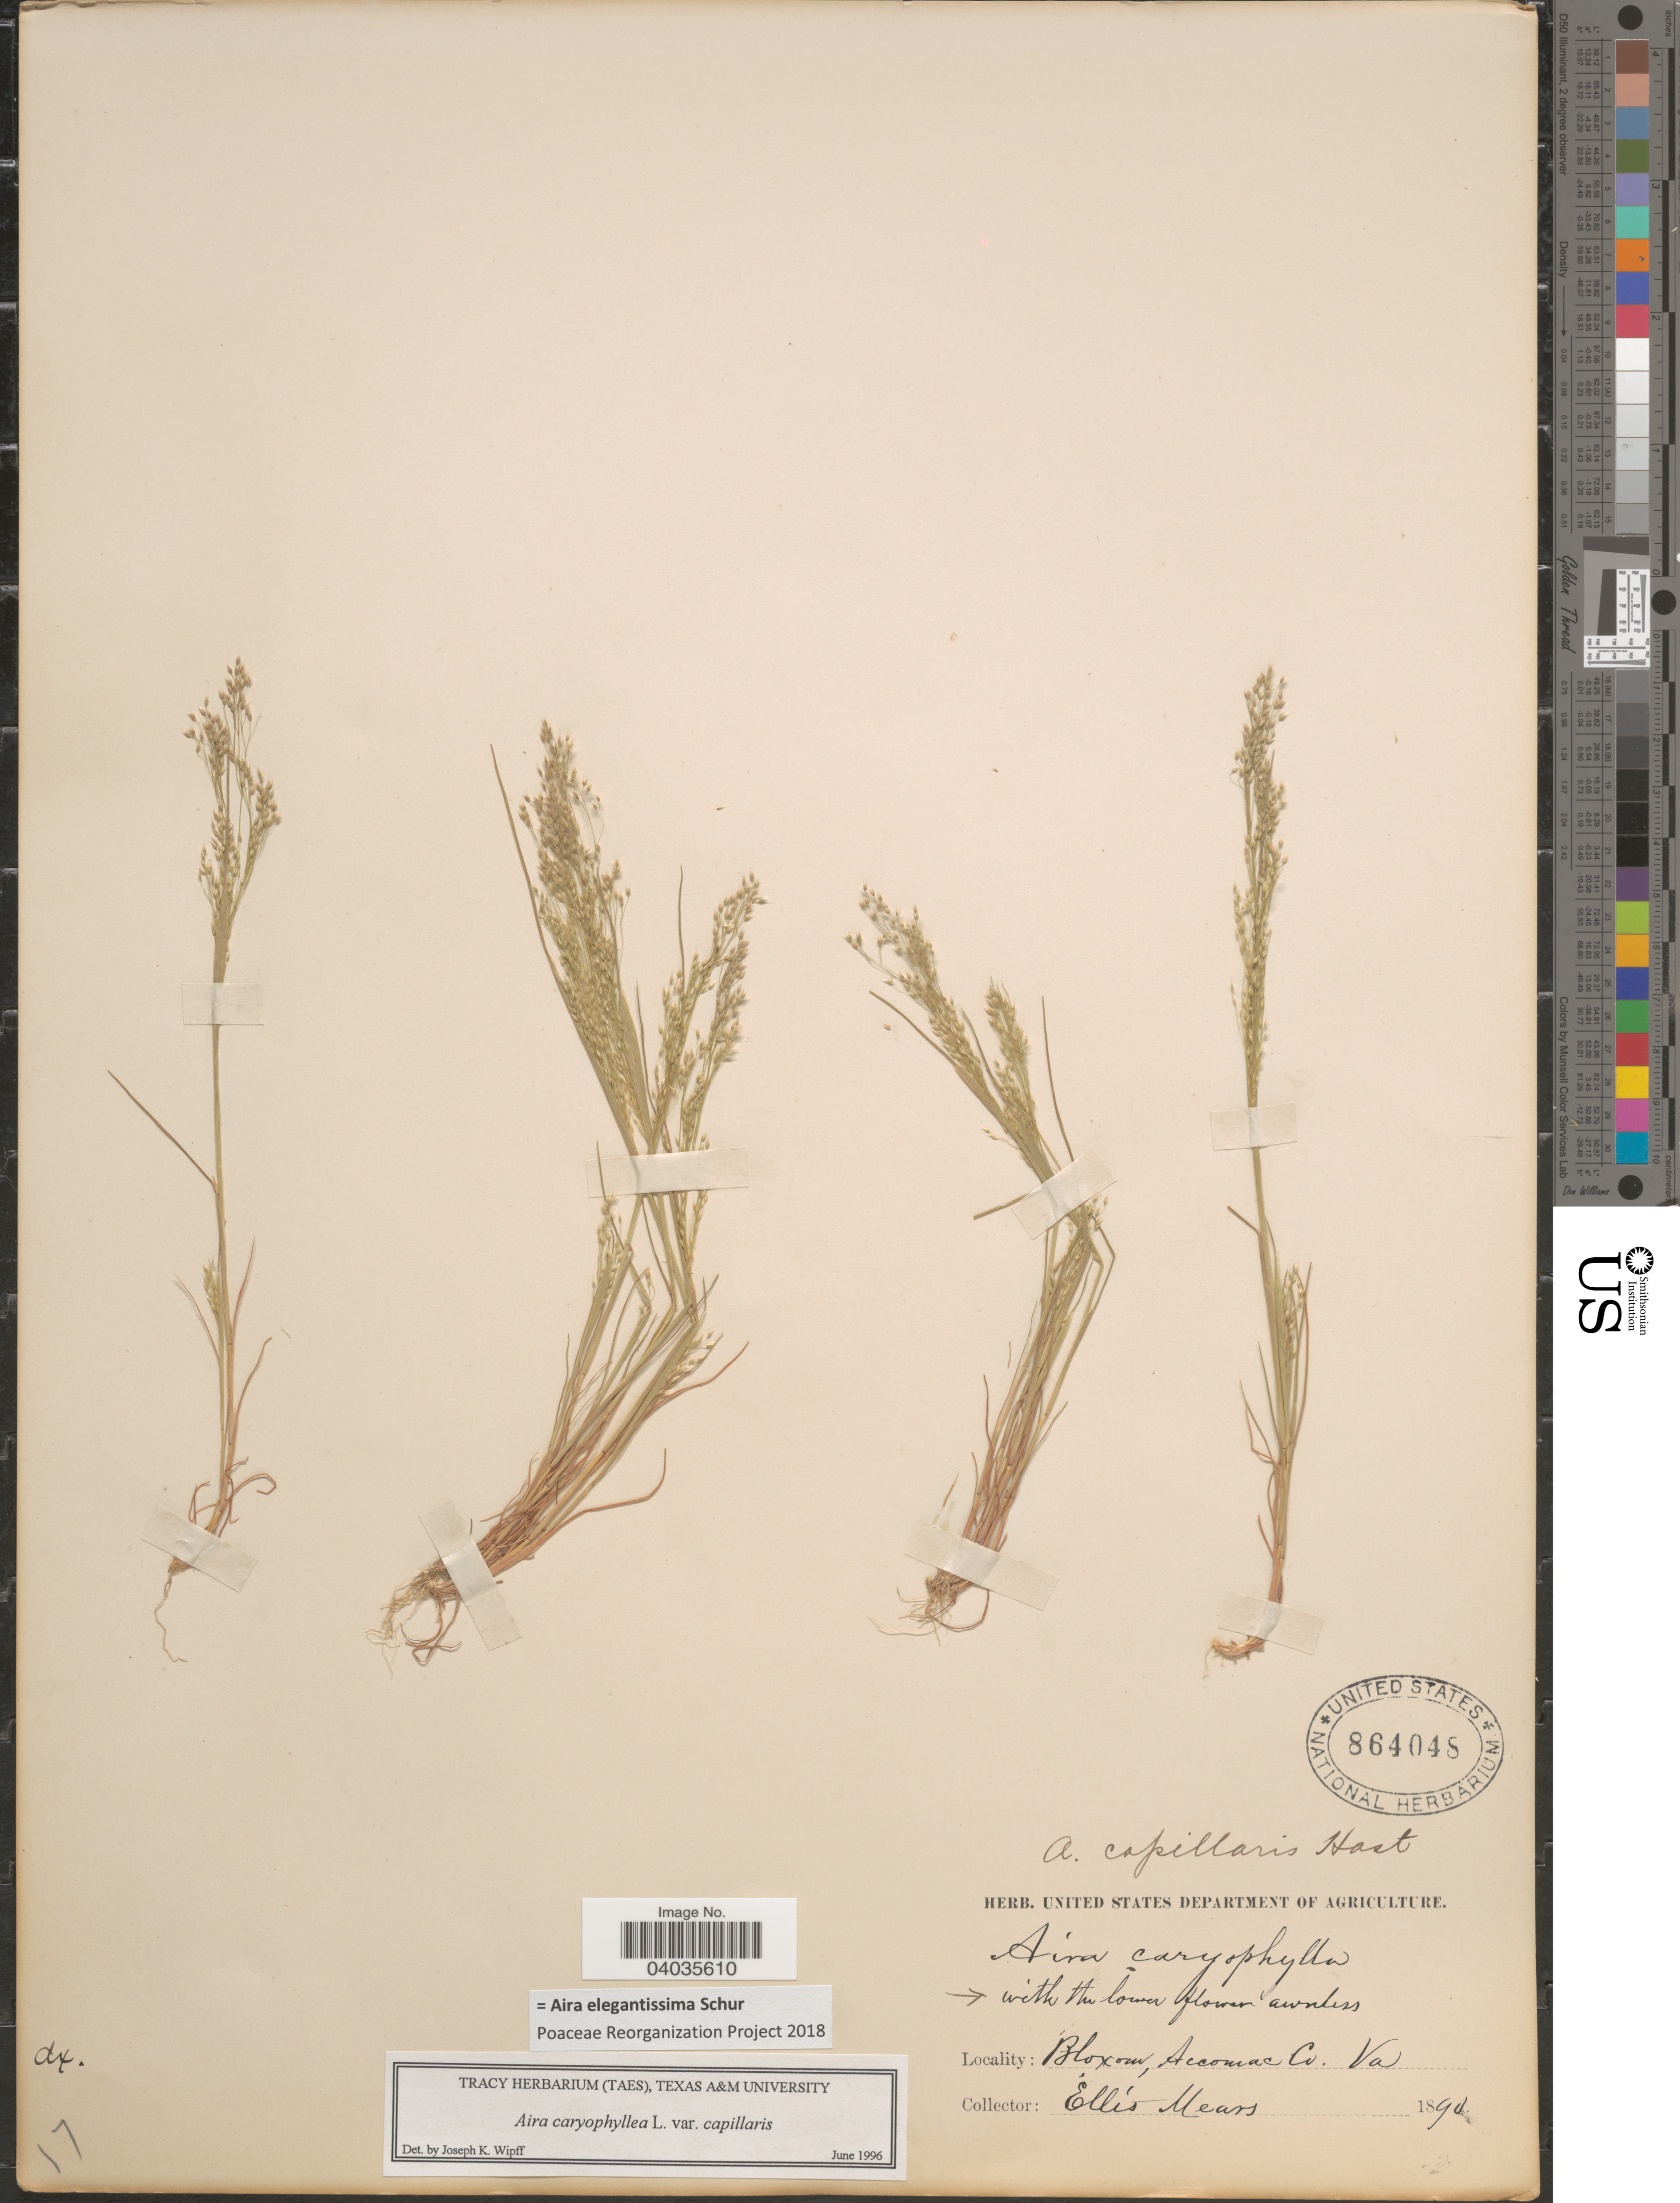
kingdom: Plantae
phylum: Tracheophyta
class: Liliopsida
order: Poales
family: Poaceae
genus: Aira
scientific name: Aira elegantissima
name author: Schur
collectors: E. Mears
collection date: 1890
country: United States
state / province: Virginia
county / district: Accomack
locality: Bloxom, Accomac (=historic county name) Co.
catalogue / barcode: US 864048